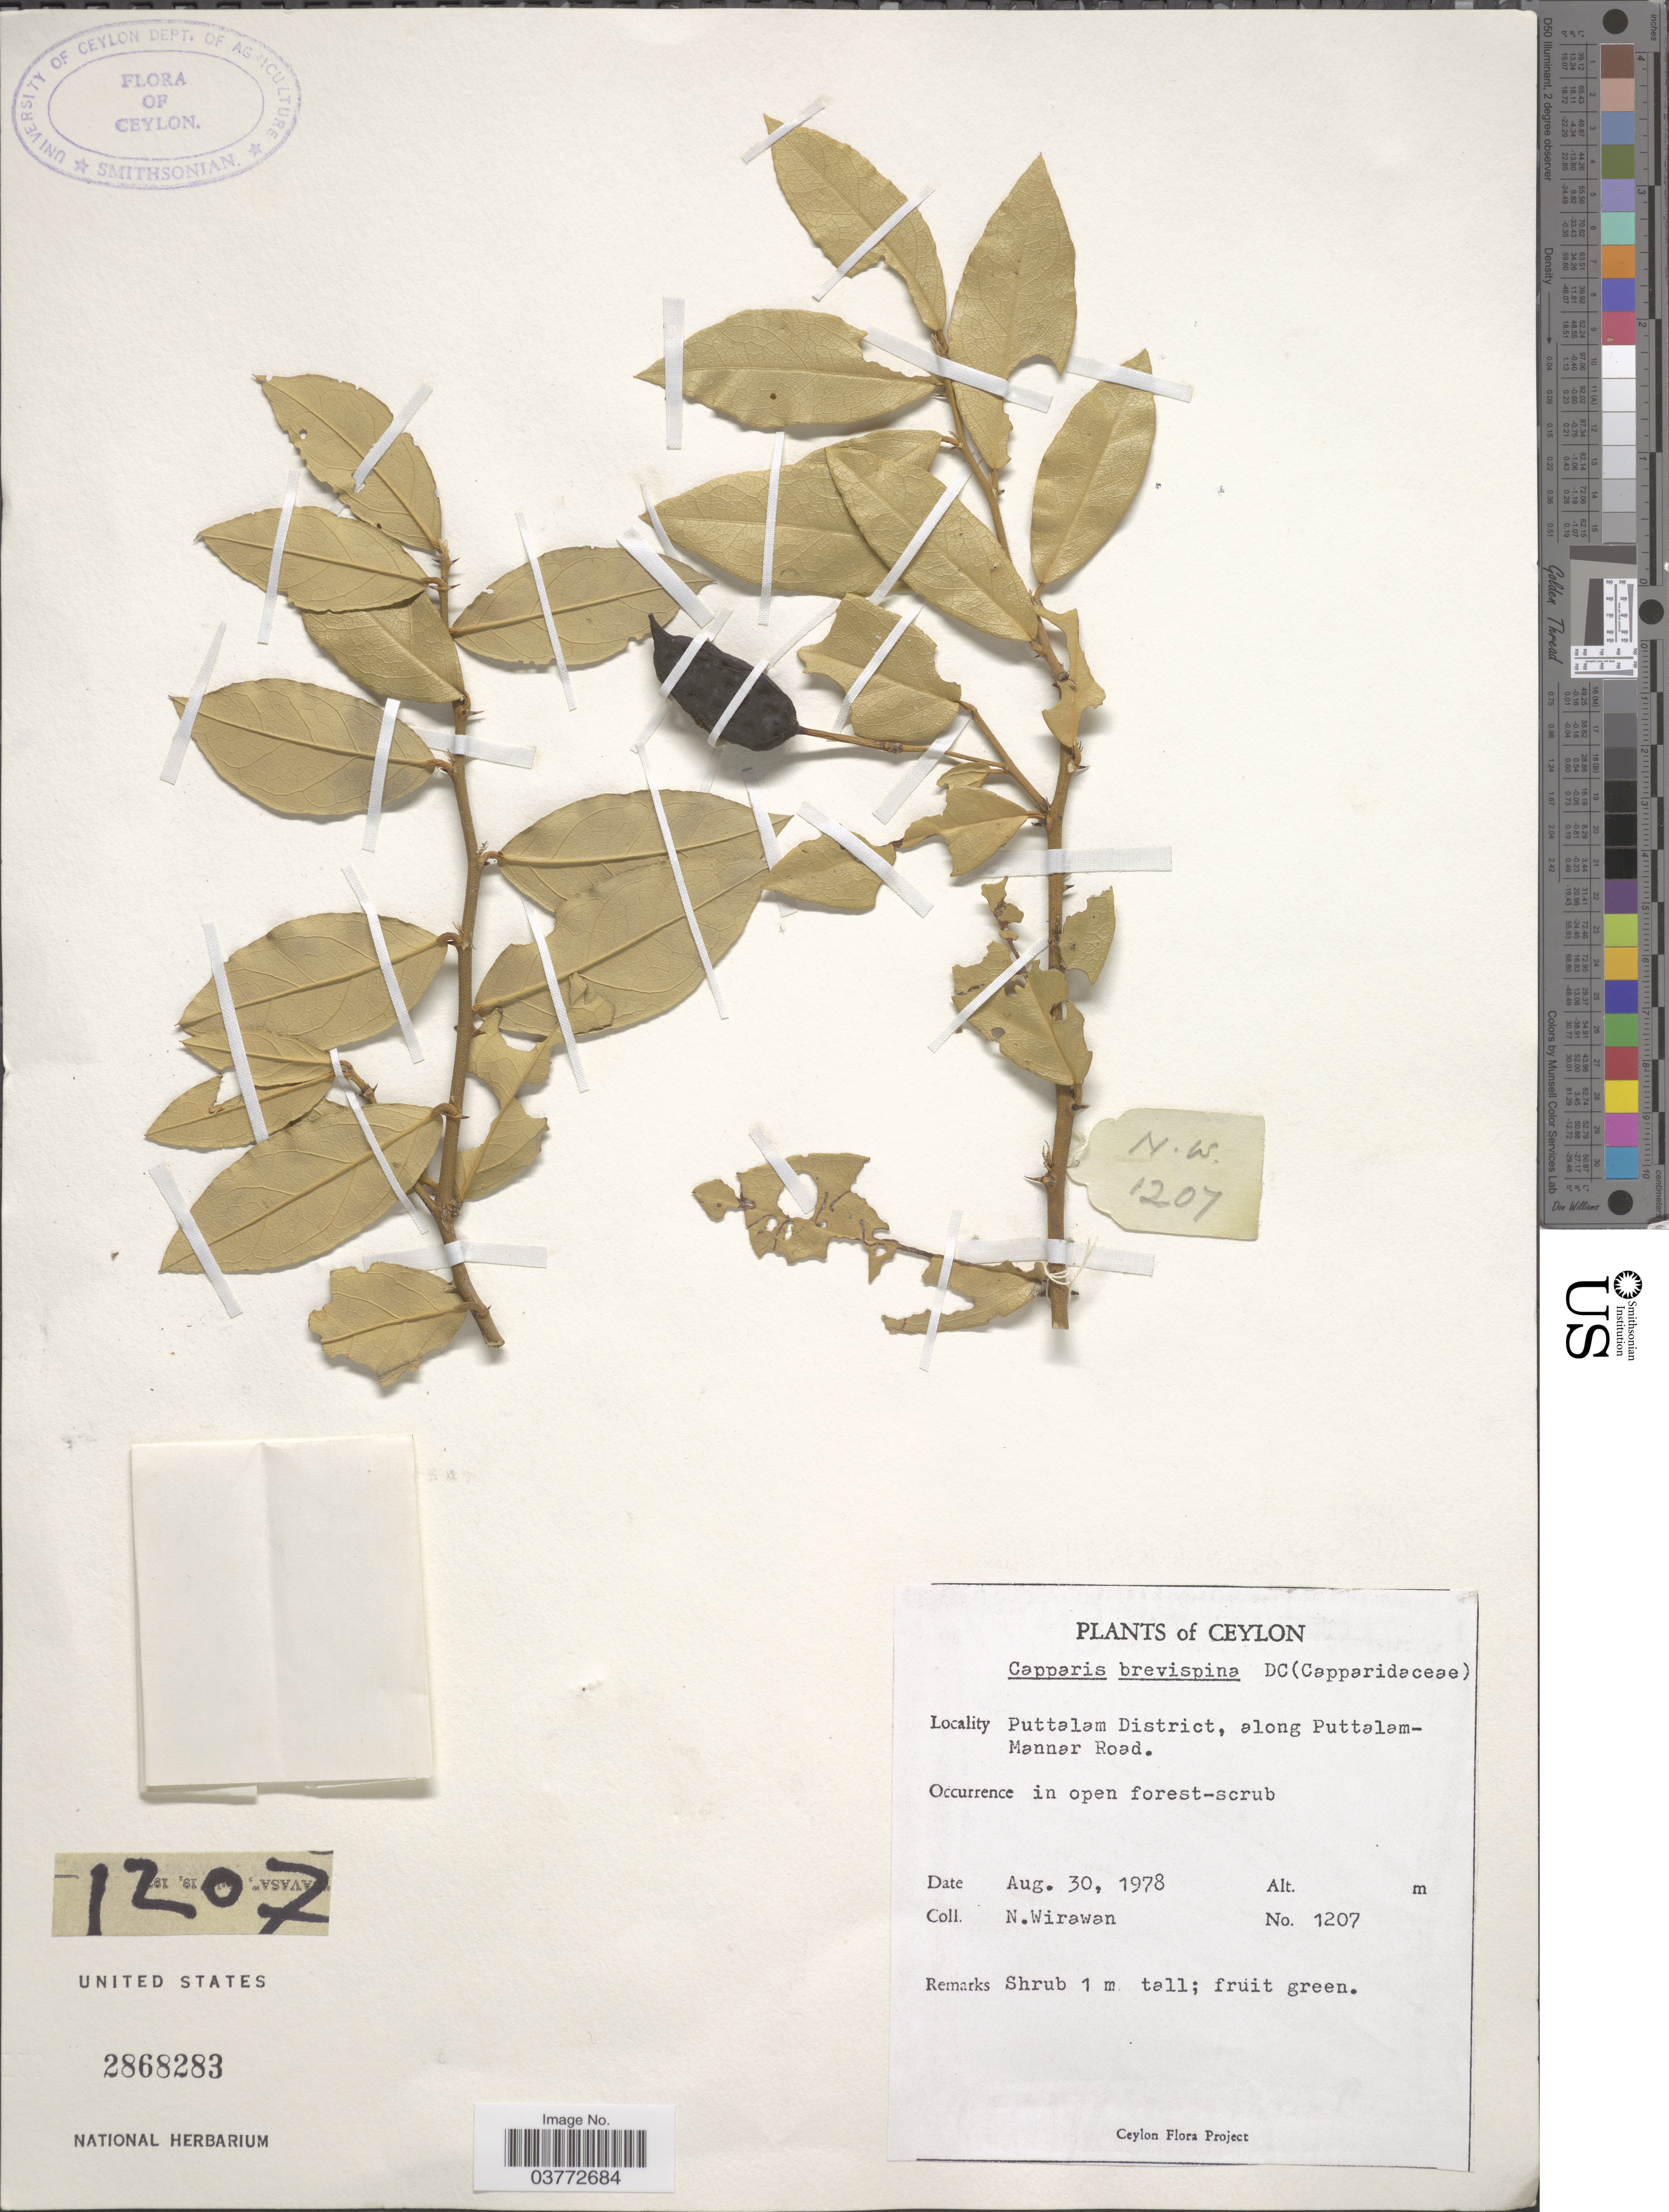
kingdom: Plantae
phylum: Tracheophyta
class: Magnoliopsida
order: Brassicales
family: Capparaceae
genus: Capparis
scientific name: Capparis brevispina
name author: DC.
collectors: N. Wirawan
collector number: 1207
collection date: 1978-08-30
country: Sri Lanka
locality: Ceylon. Puttalam District, along Puttalam-Mannar Road.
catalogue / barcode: US 2868283